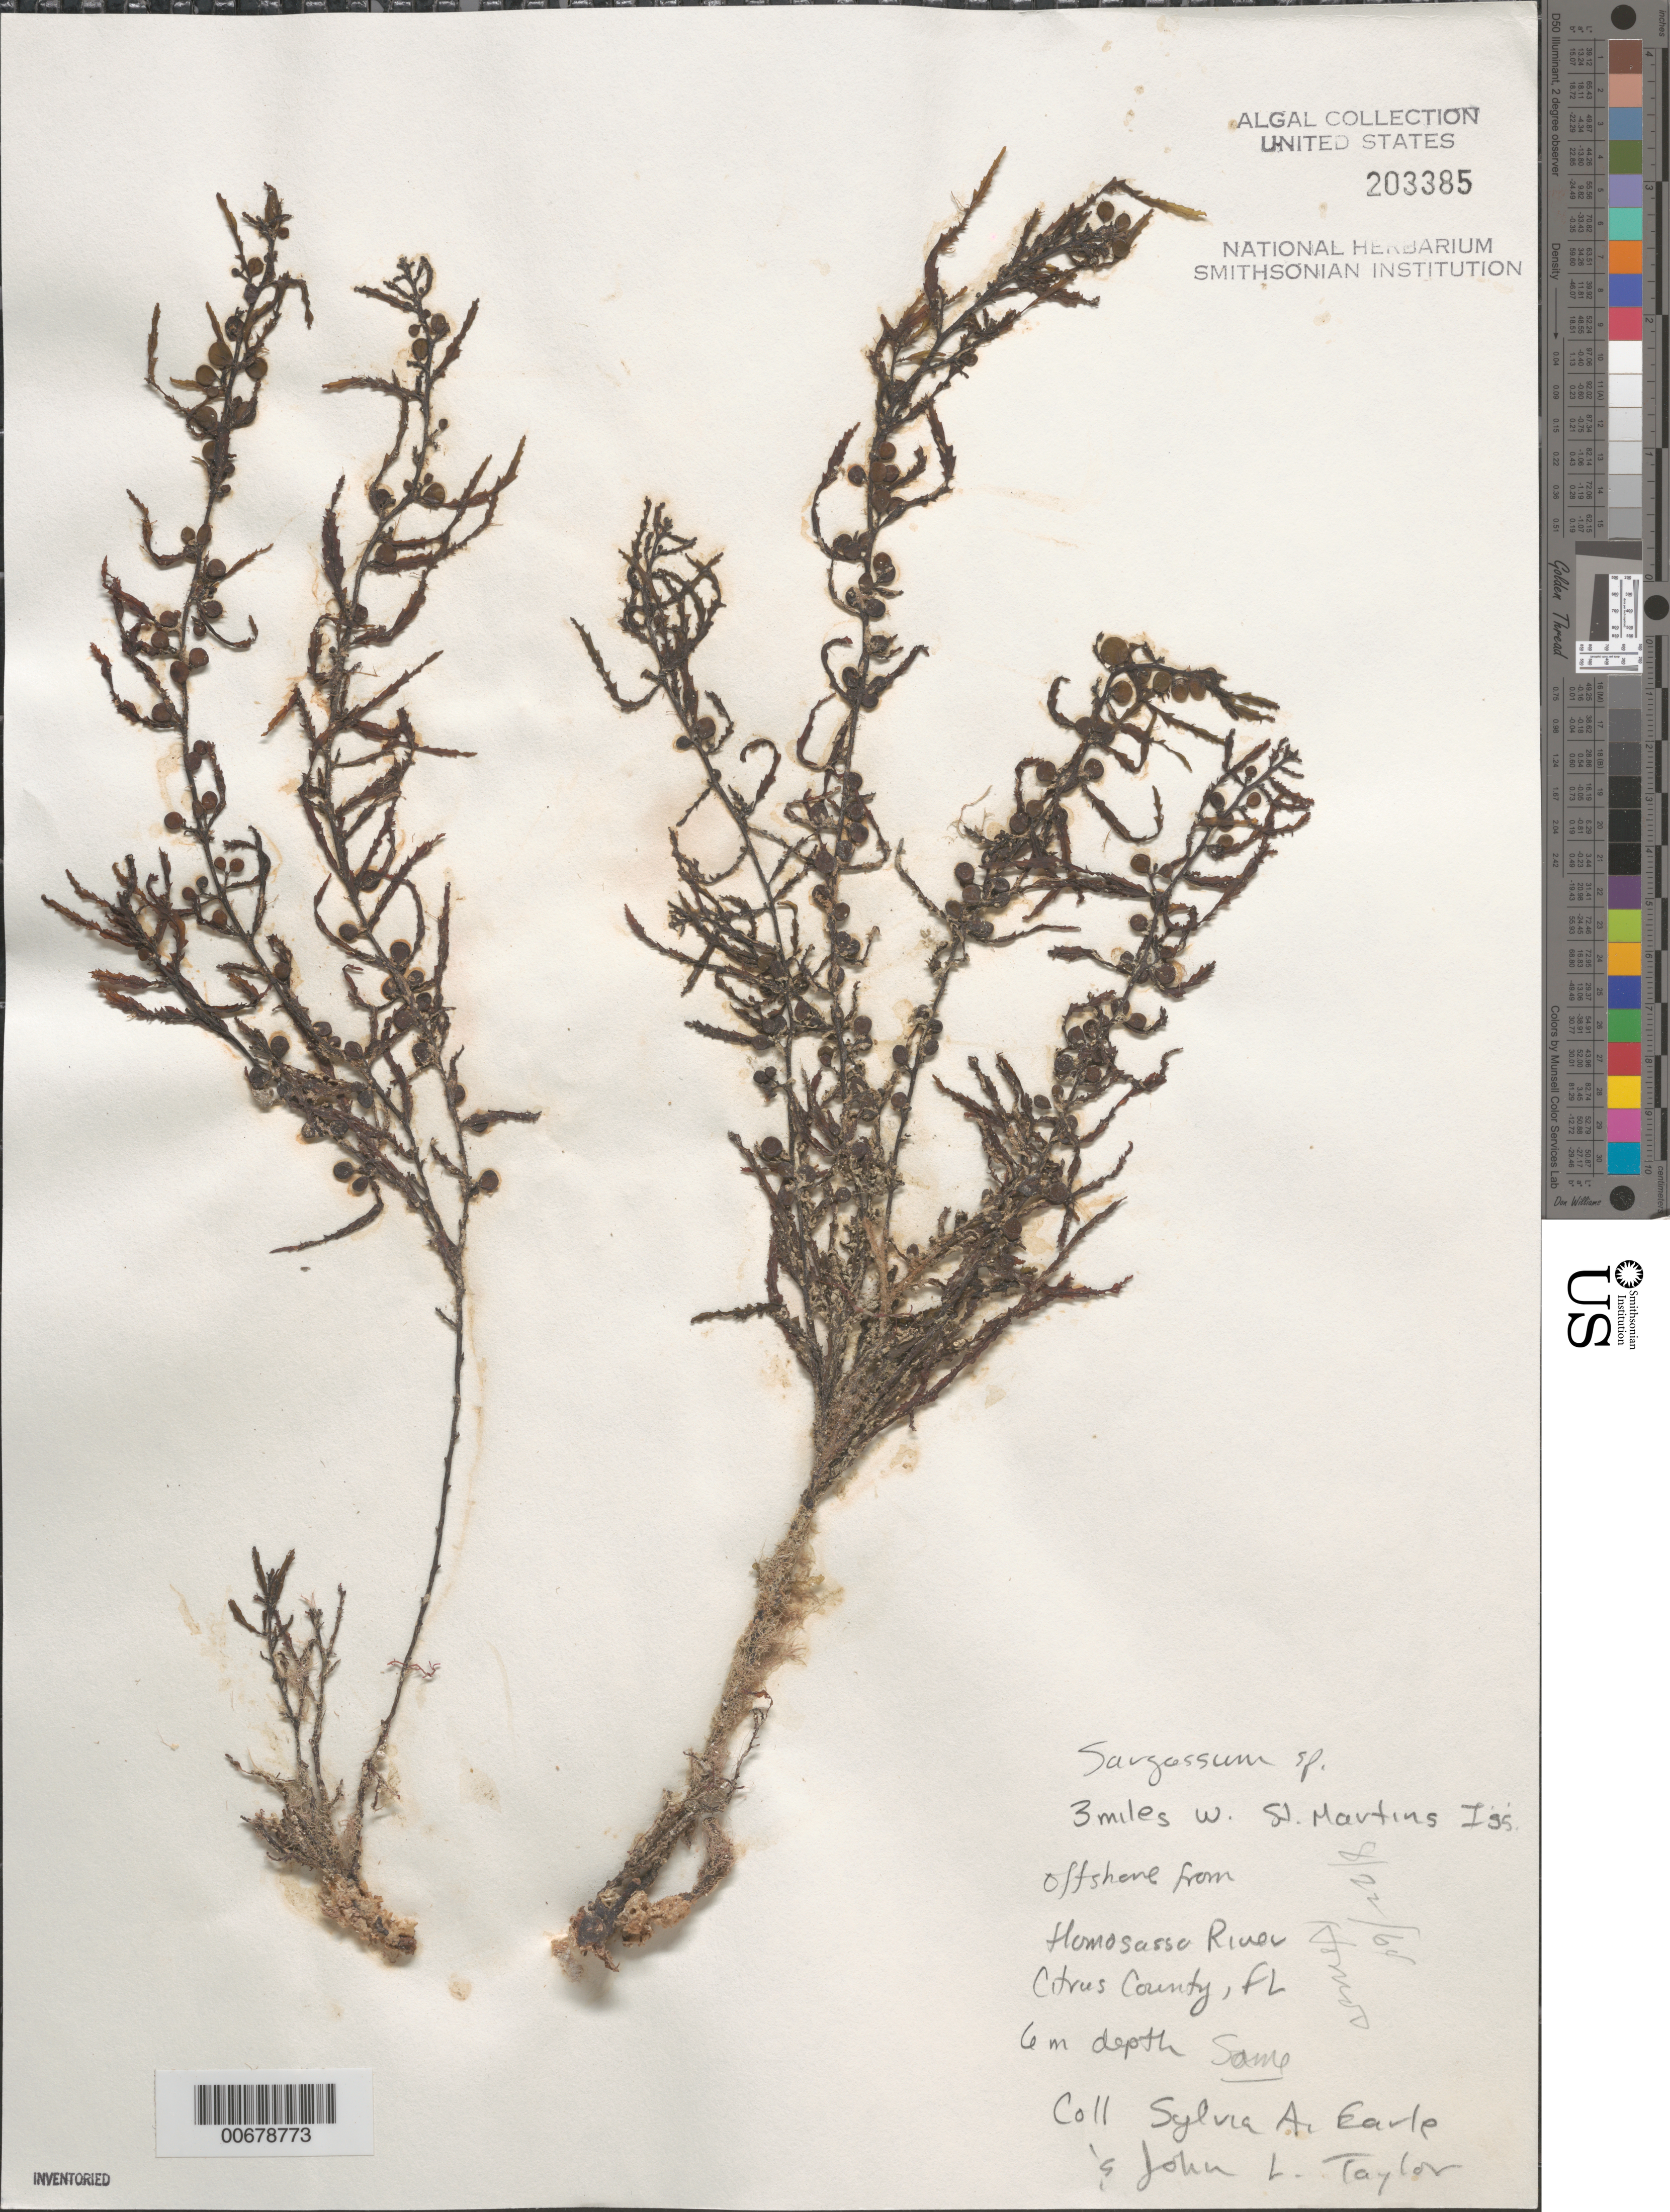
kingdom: Chromista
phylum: Ochrophyta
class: Phaeophyceae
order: Fucales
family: Sargassaceae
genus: Sargassum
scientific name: Sargassum sp.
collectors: J. L. Taylor & S. A. Earle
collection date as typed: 22 Aug 1964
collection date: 1964-08-22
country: United States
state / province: Florida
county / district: Citrus County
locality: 3 miles west of St. Martins Keys, off Homosassa River mouth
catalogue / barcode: US 203385